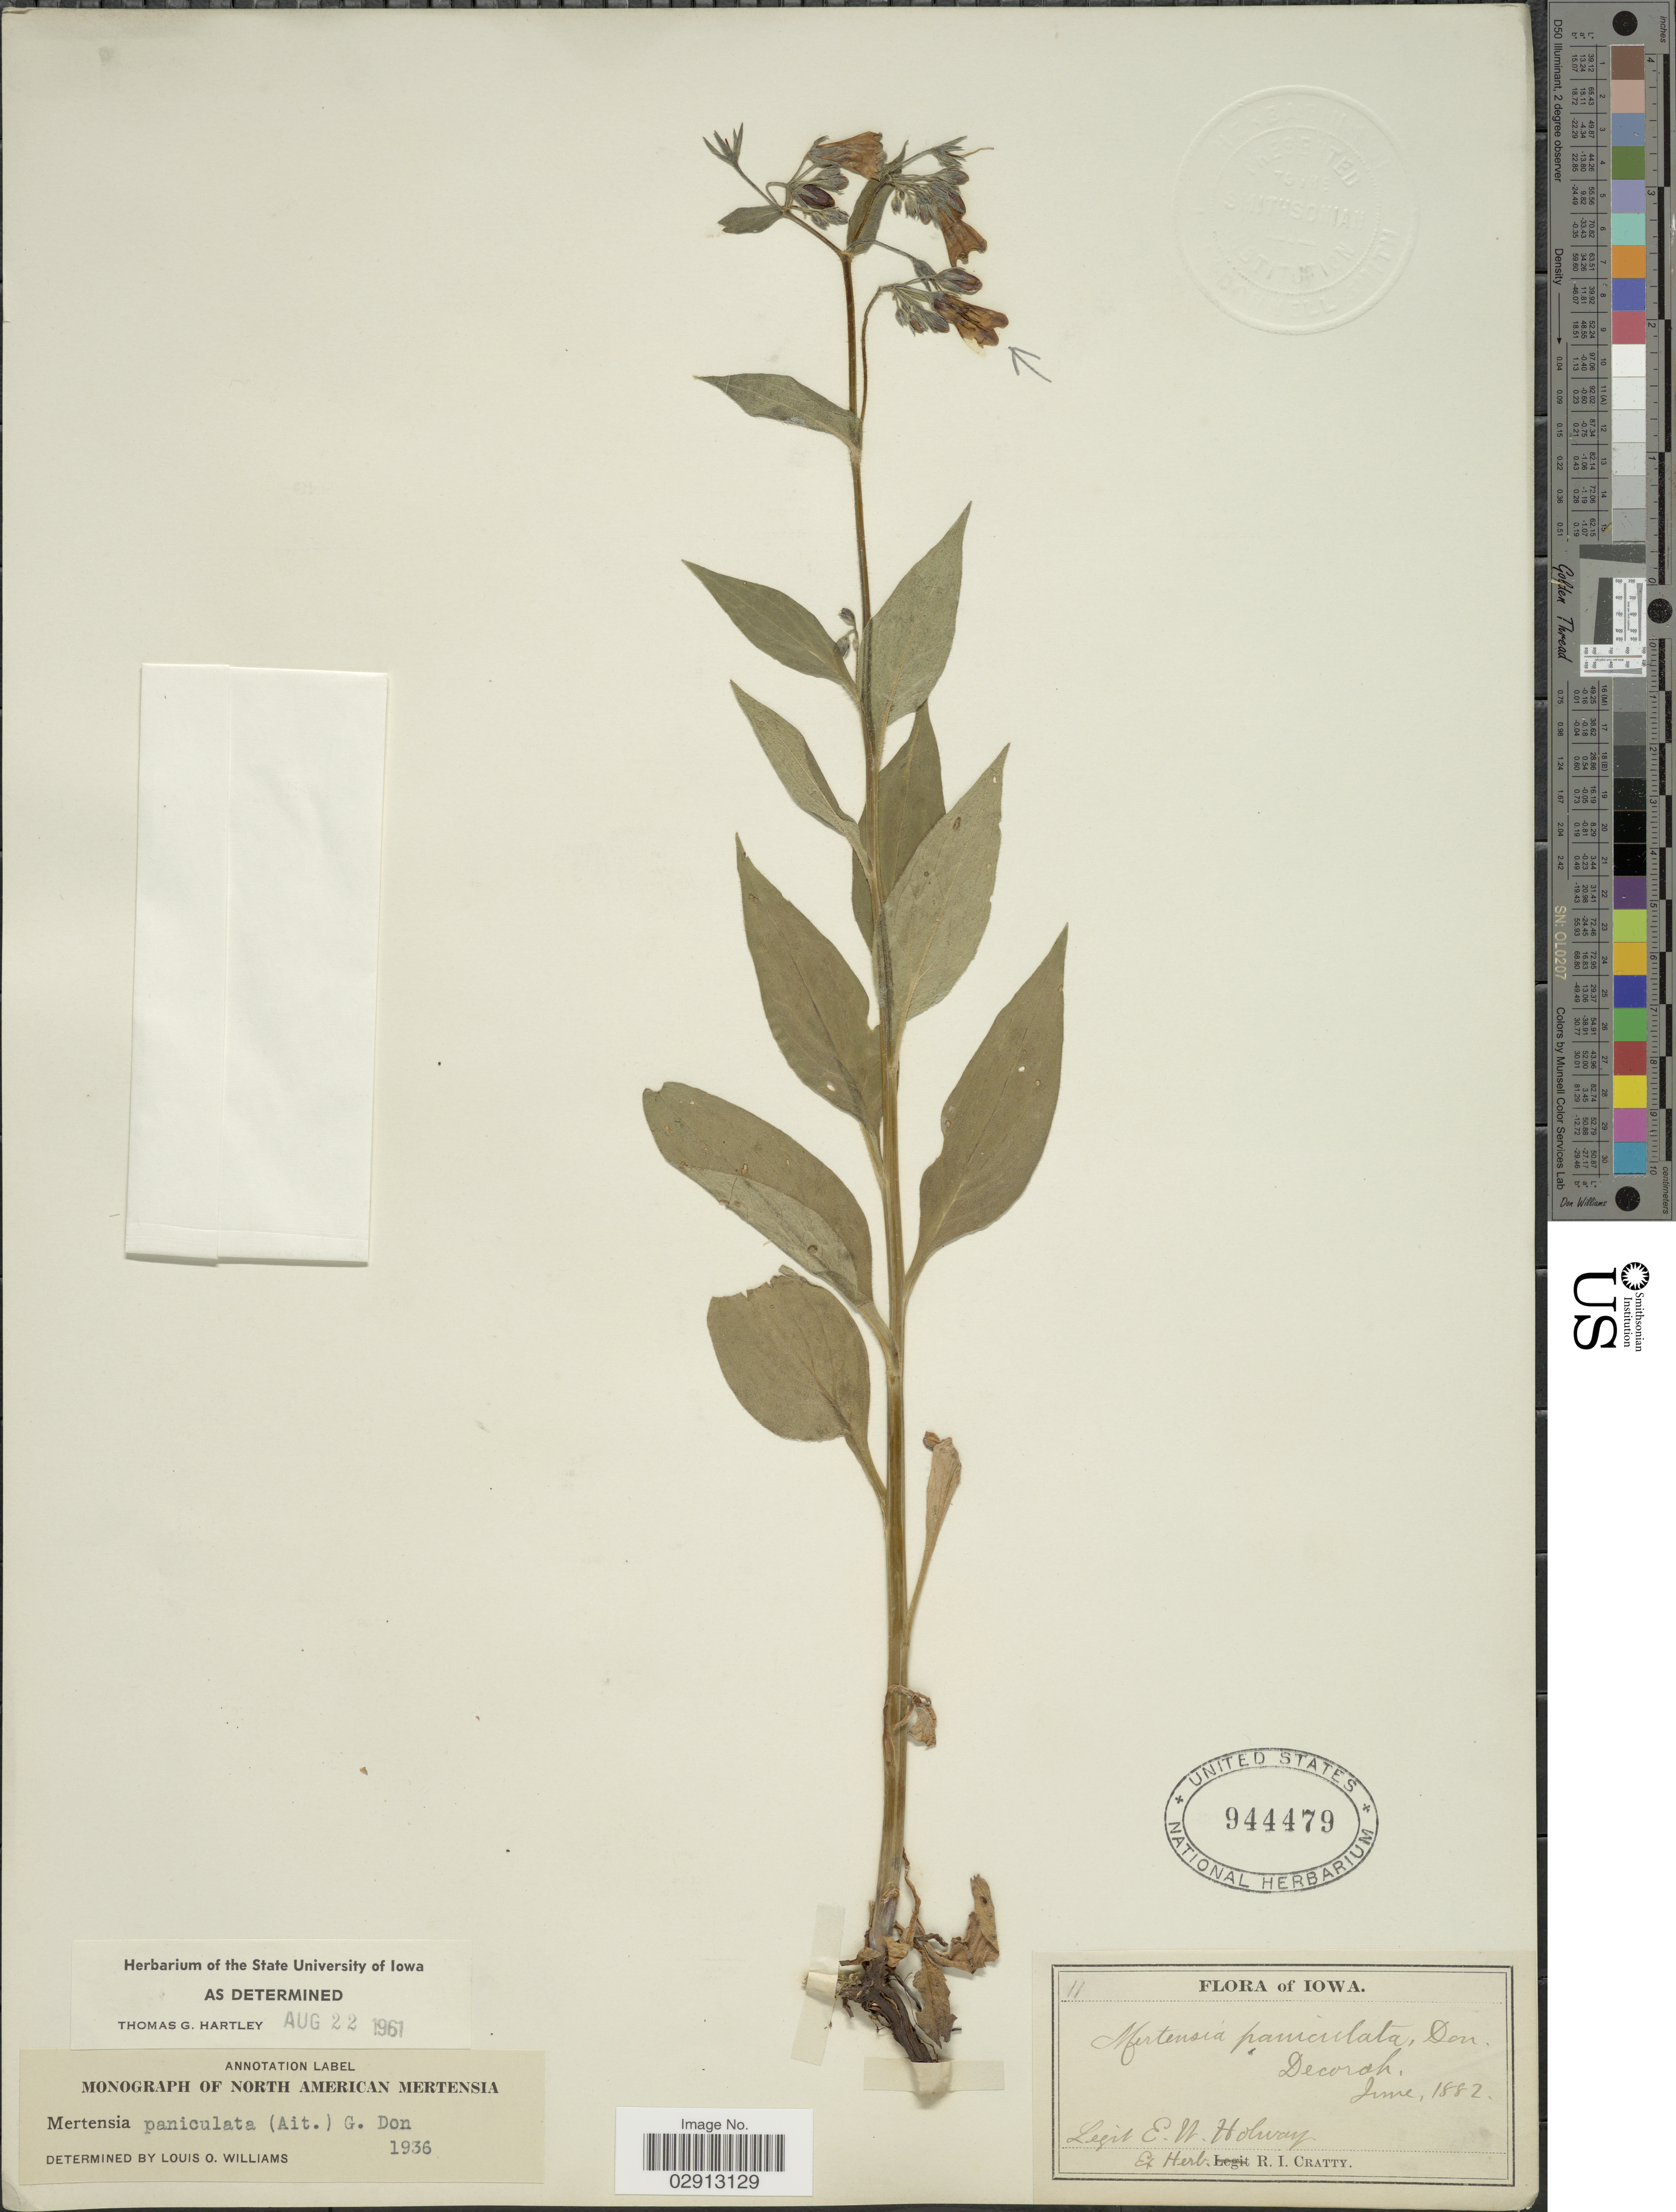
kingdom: Plantae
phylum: Tracheophyta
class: Magnoliopsida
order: Boraginales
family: Boraginaceae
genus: Mertensia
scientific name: Mertensia paniculata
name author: (Aiton) G. Don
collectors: E. W. D. Holway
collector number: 11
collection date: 1882-06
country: United States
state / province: Iowa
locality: Decorah.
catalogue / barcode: US 944479